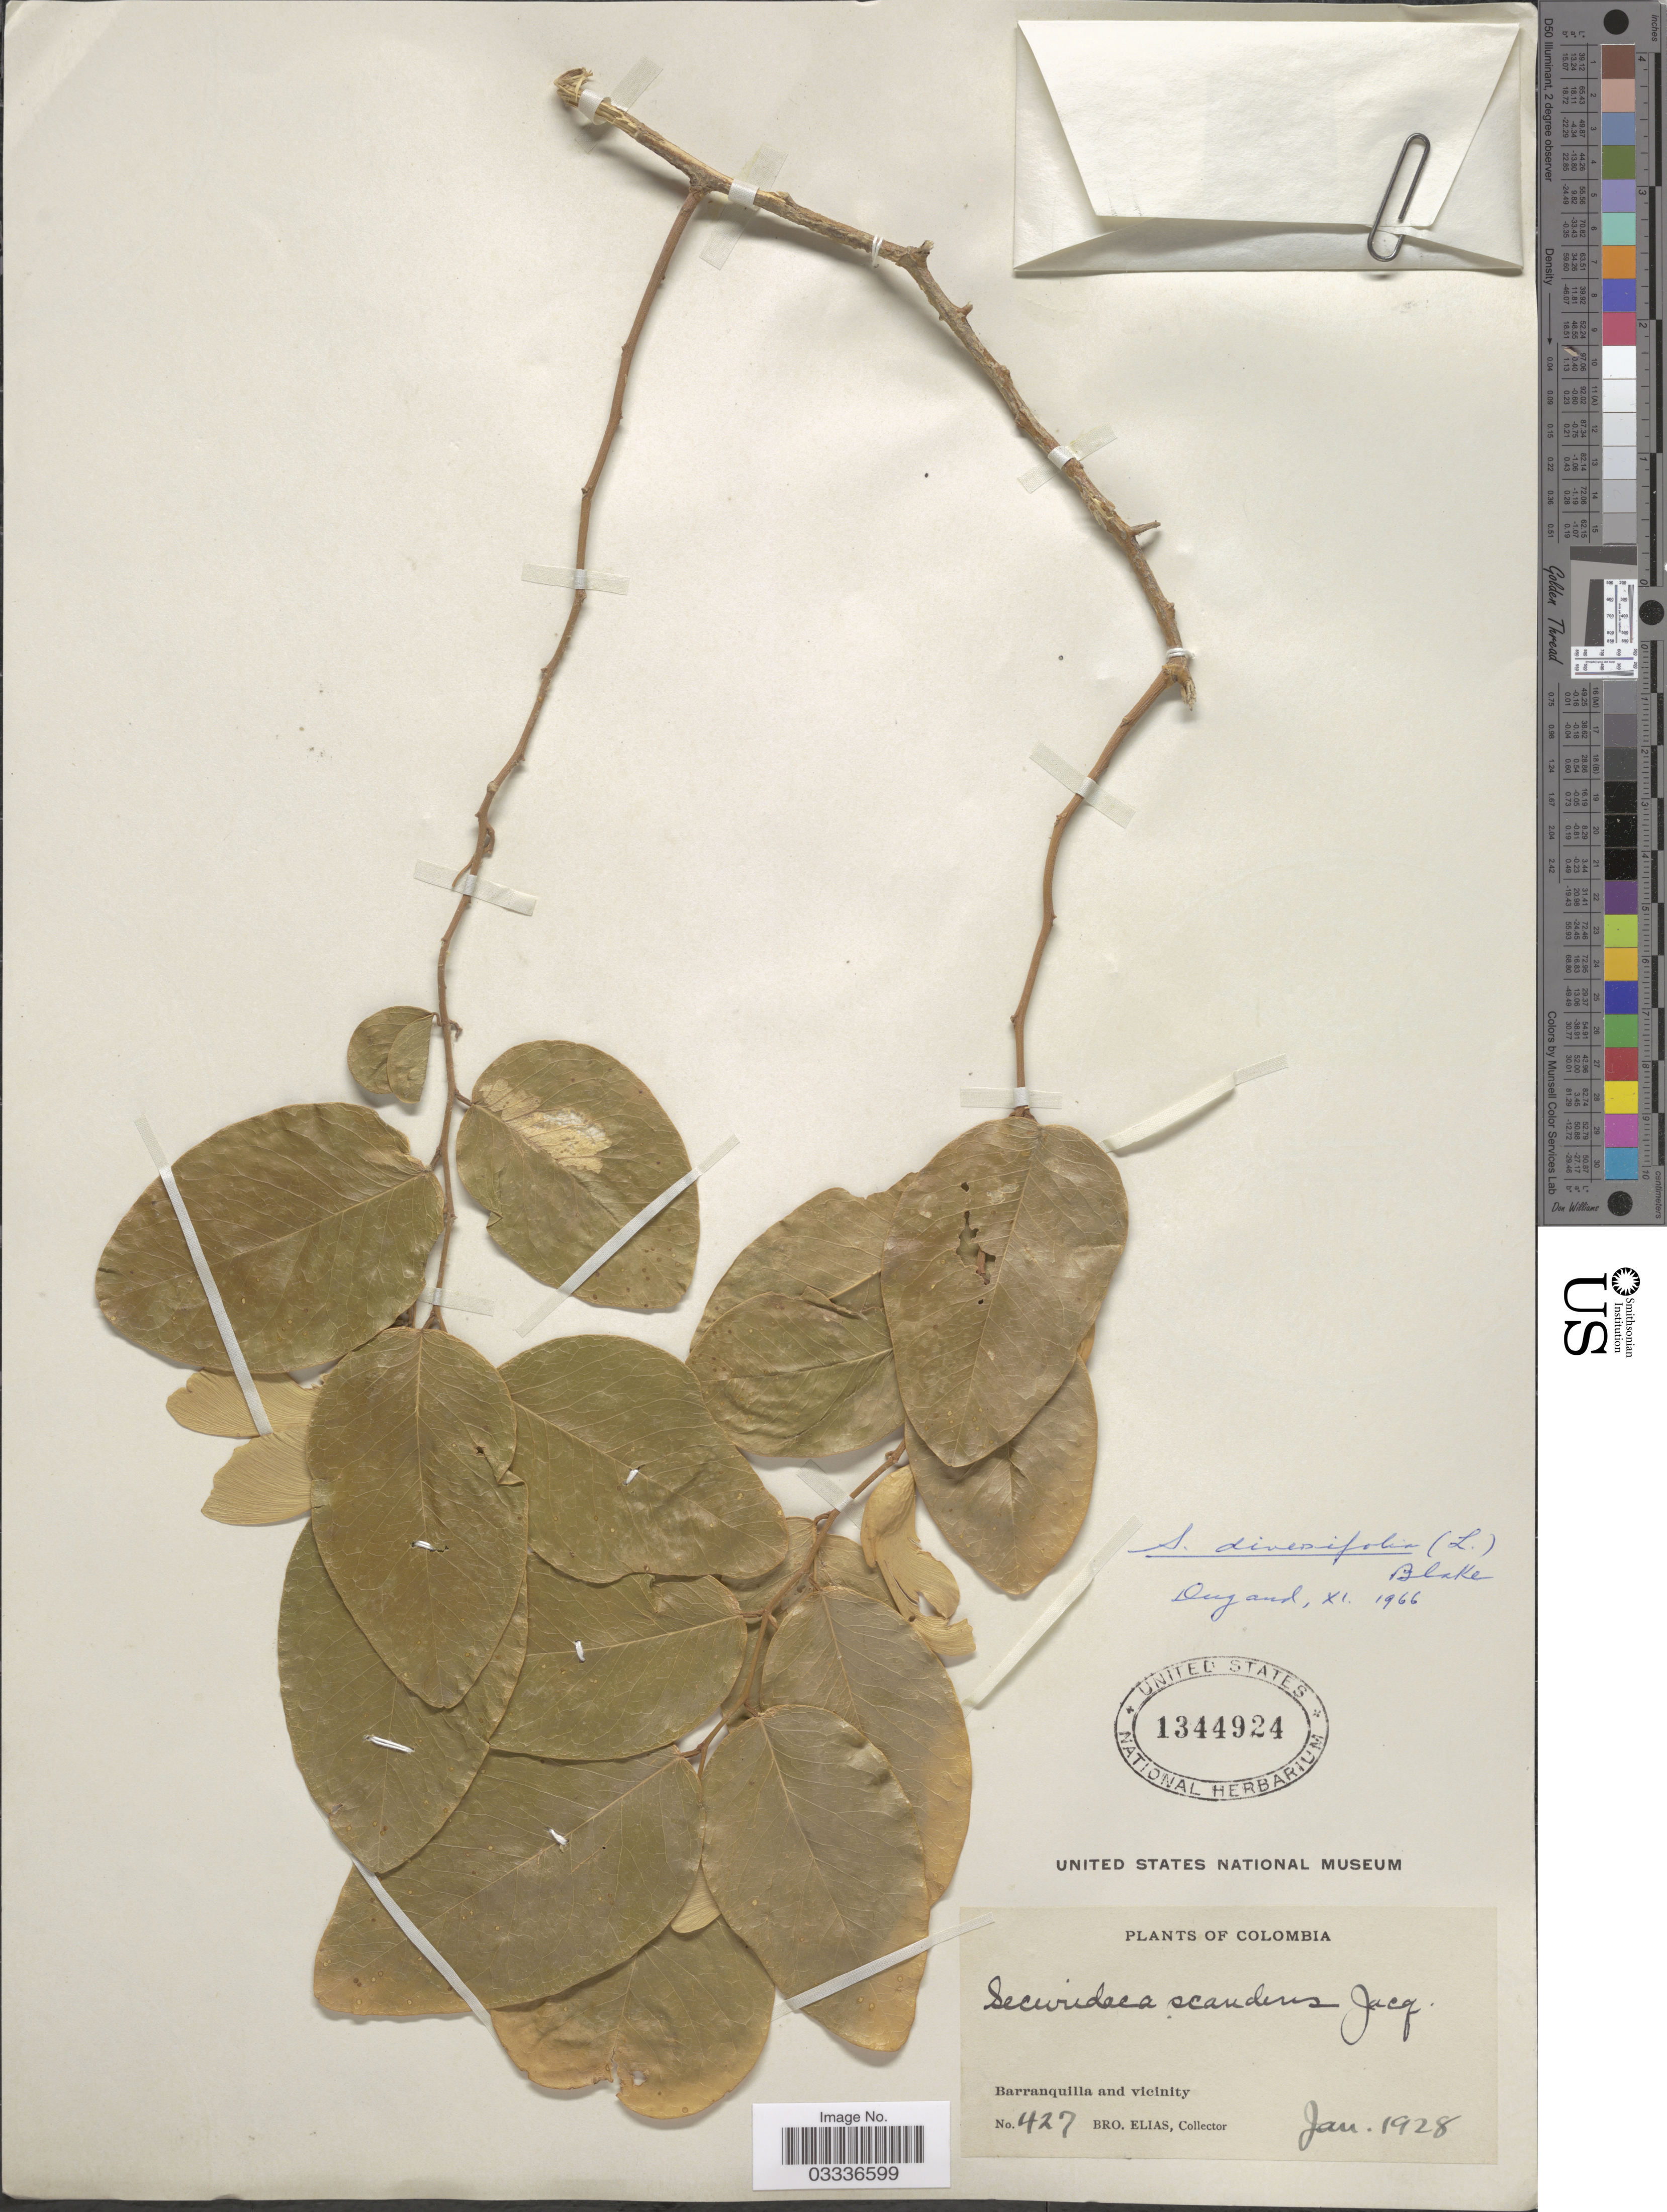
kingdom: Plantae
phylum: Tracheophyta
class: Magnoliopsida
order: Fabales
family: Polygalaceae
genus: Securidaca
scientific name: Securidaca scandens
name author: Jacq.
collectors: Bro. Elias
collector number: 427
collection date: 1928-01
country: Colombia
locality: Barranquilla and vicinity.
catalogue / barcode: US 1344924